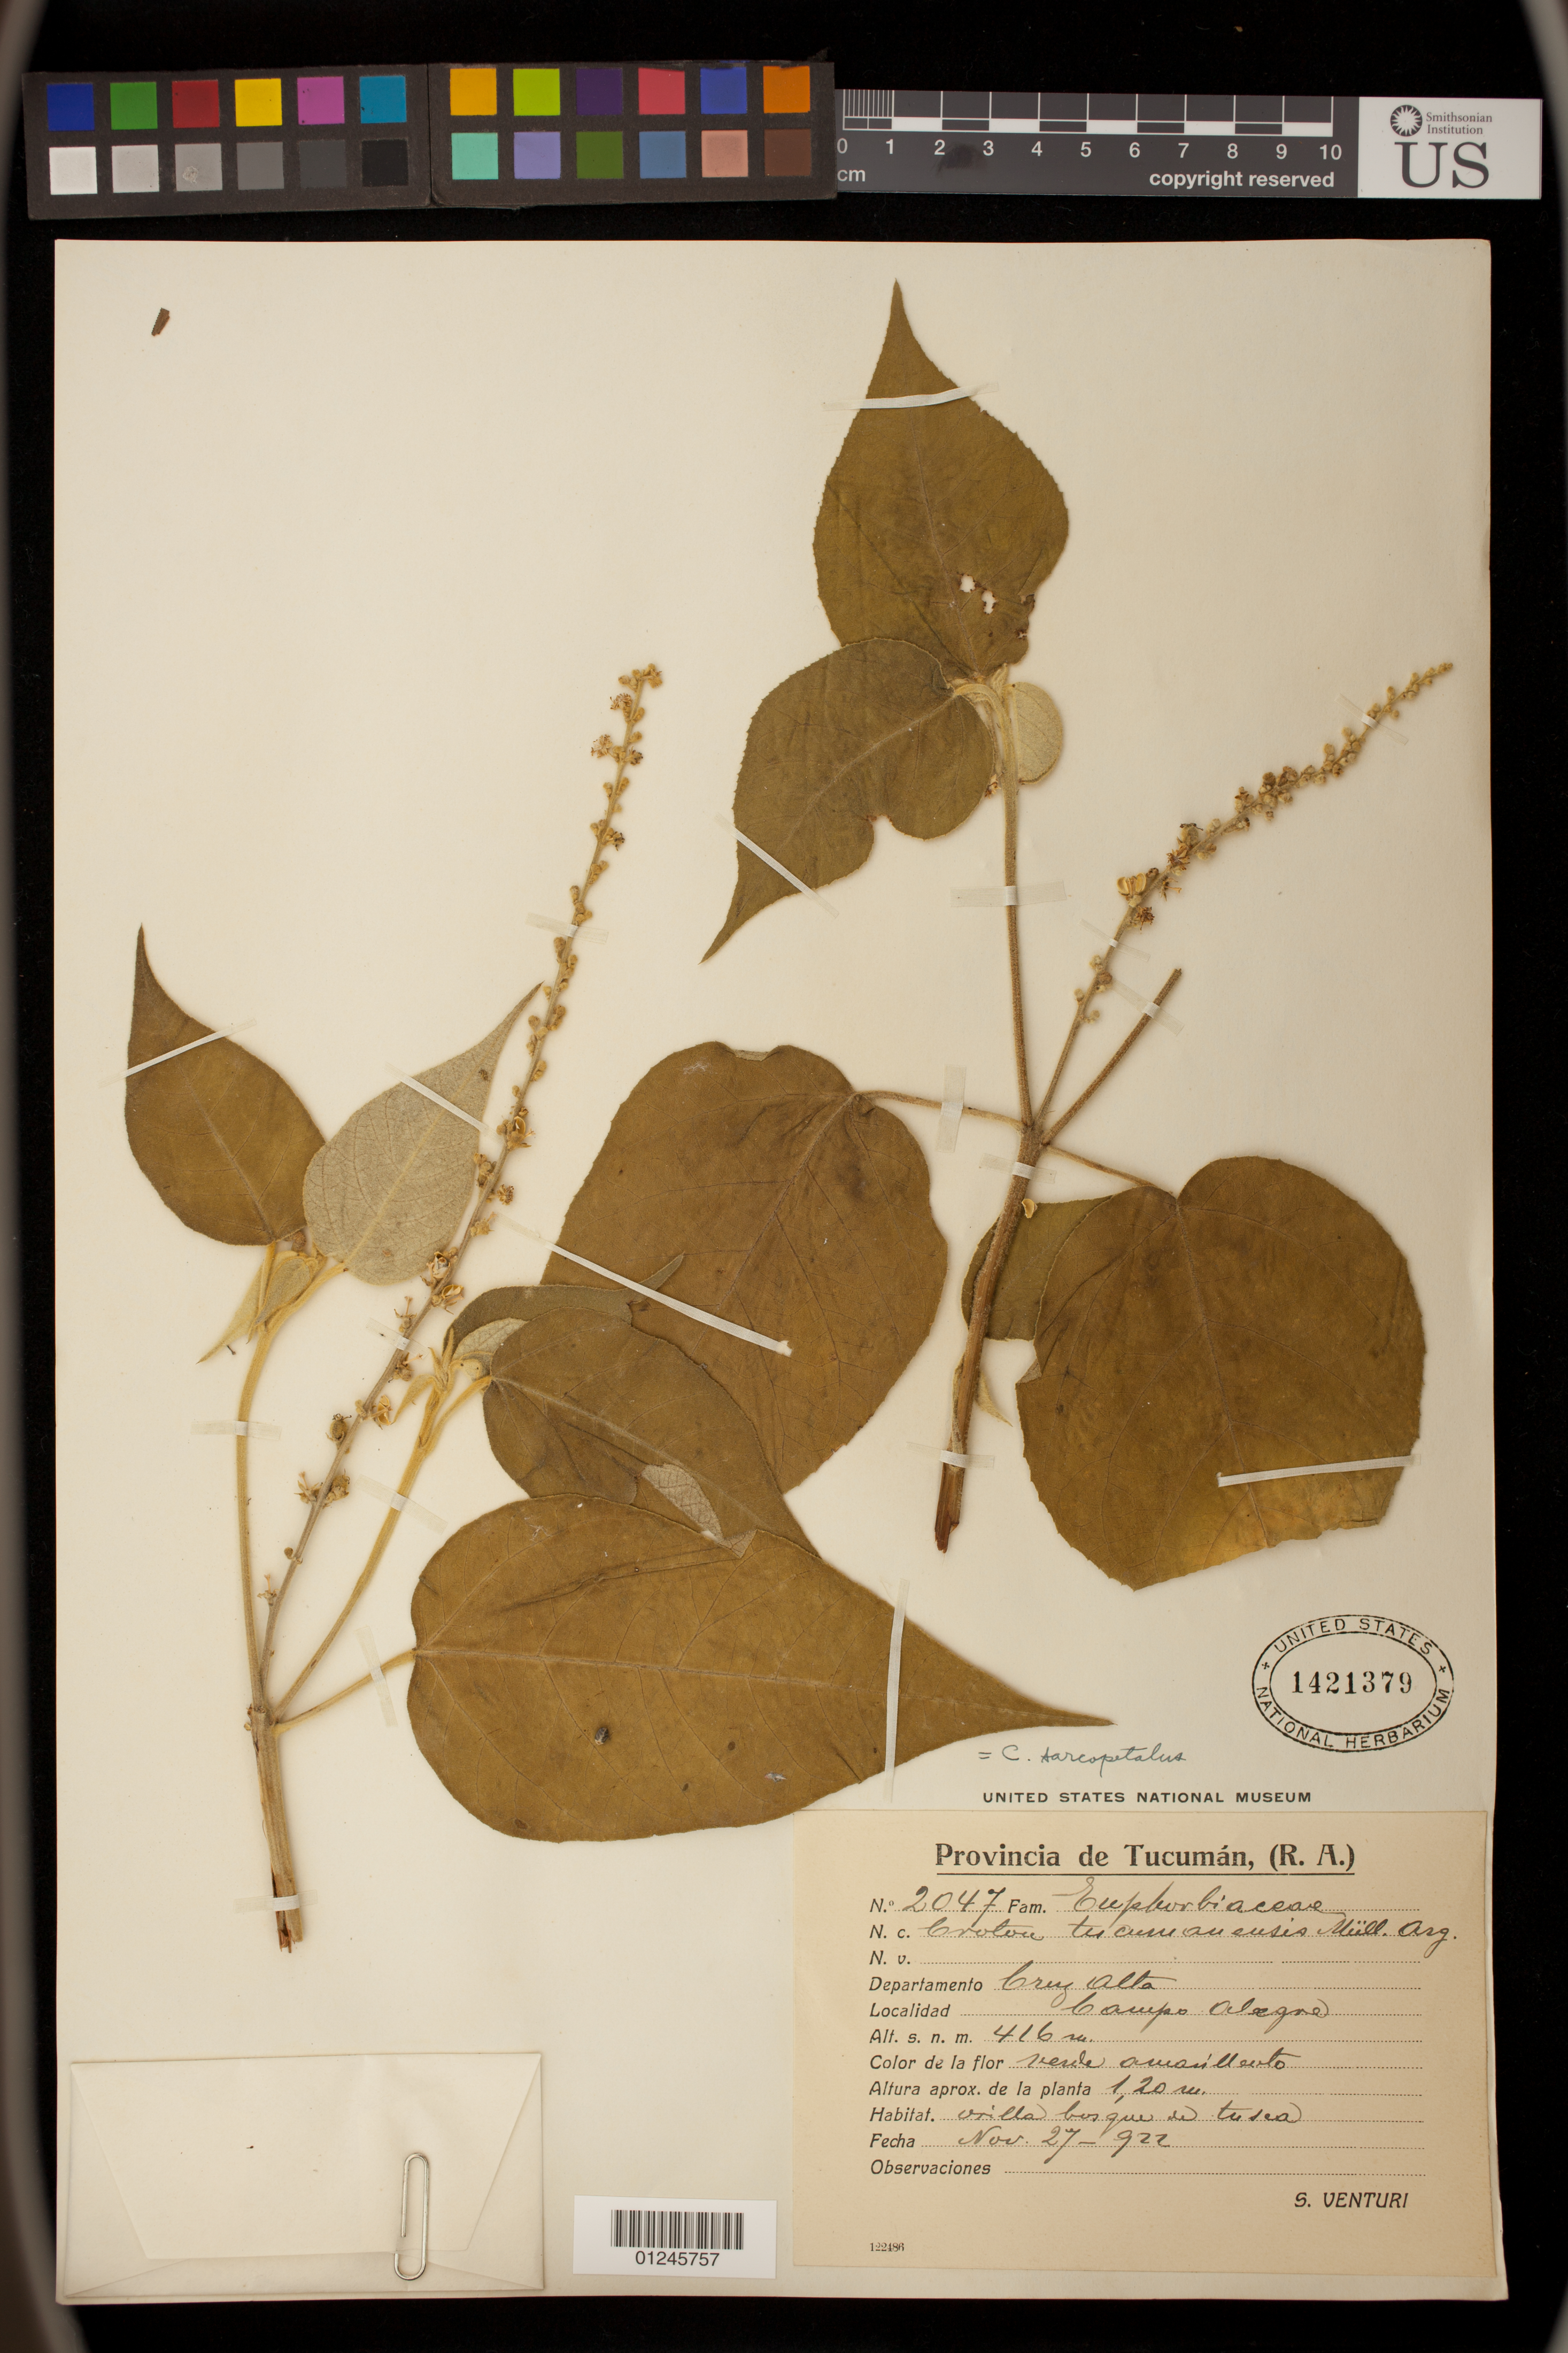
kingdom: Plantae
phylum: Tracheophyta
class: Magnoliopsida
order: Malpighiales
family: Euphorbiaceae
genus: Croton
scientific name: Croton sarcopetalus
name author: Müll. Arg.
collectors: S. Venturi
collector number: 2047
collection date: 1922-11-27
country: Argentina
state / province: Tucuman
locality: Cruz Alta.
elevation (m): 416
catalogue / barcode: US 1421379